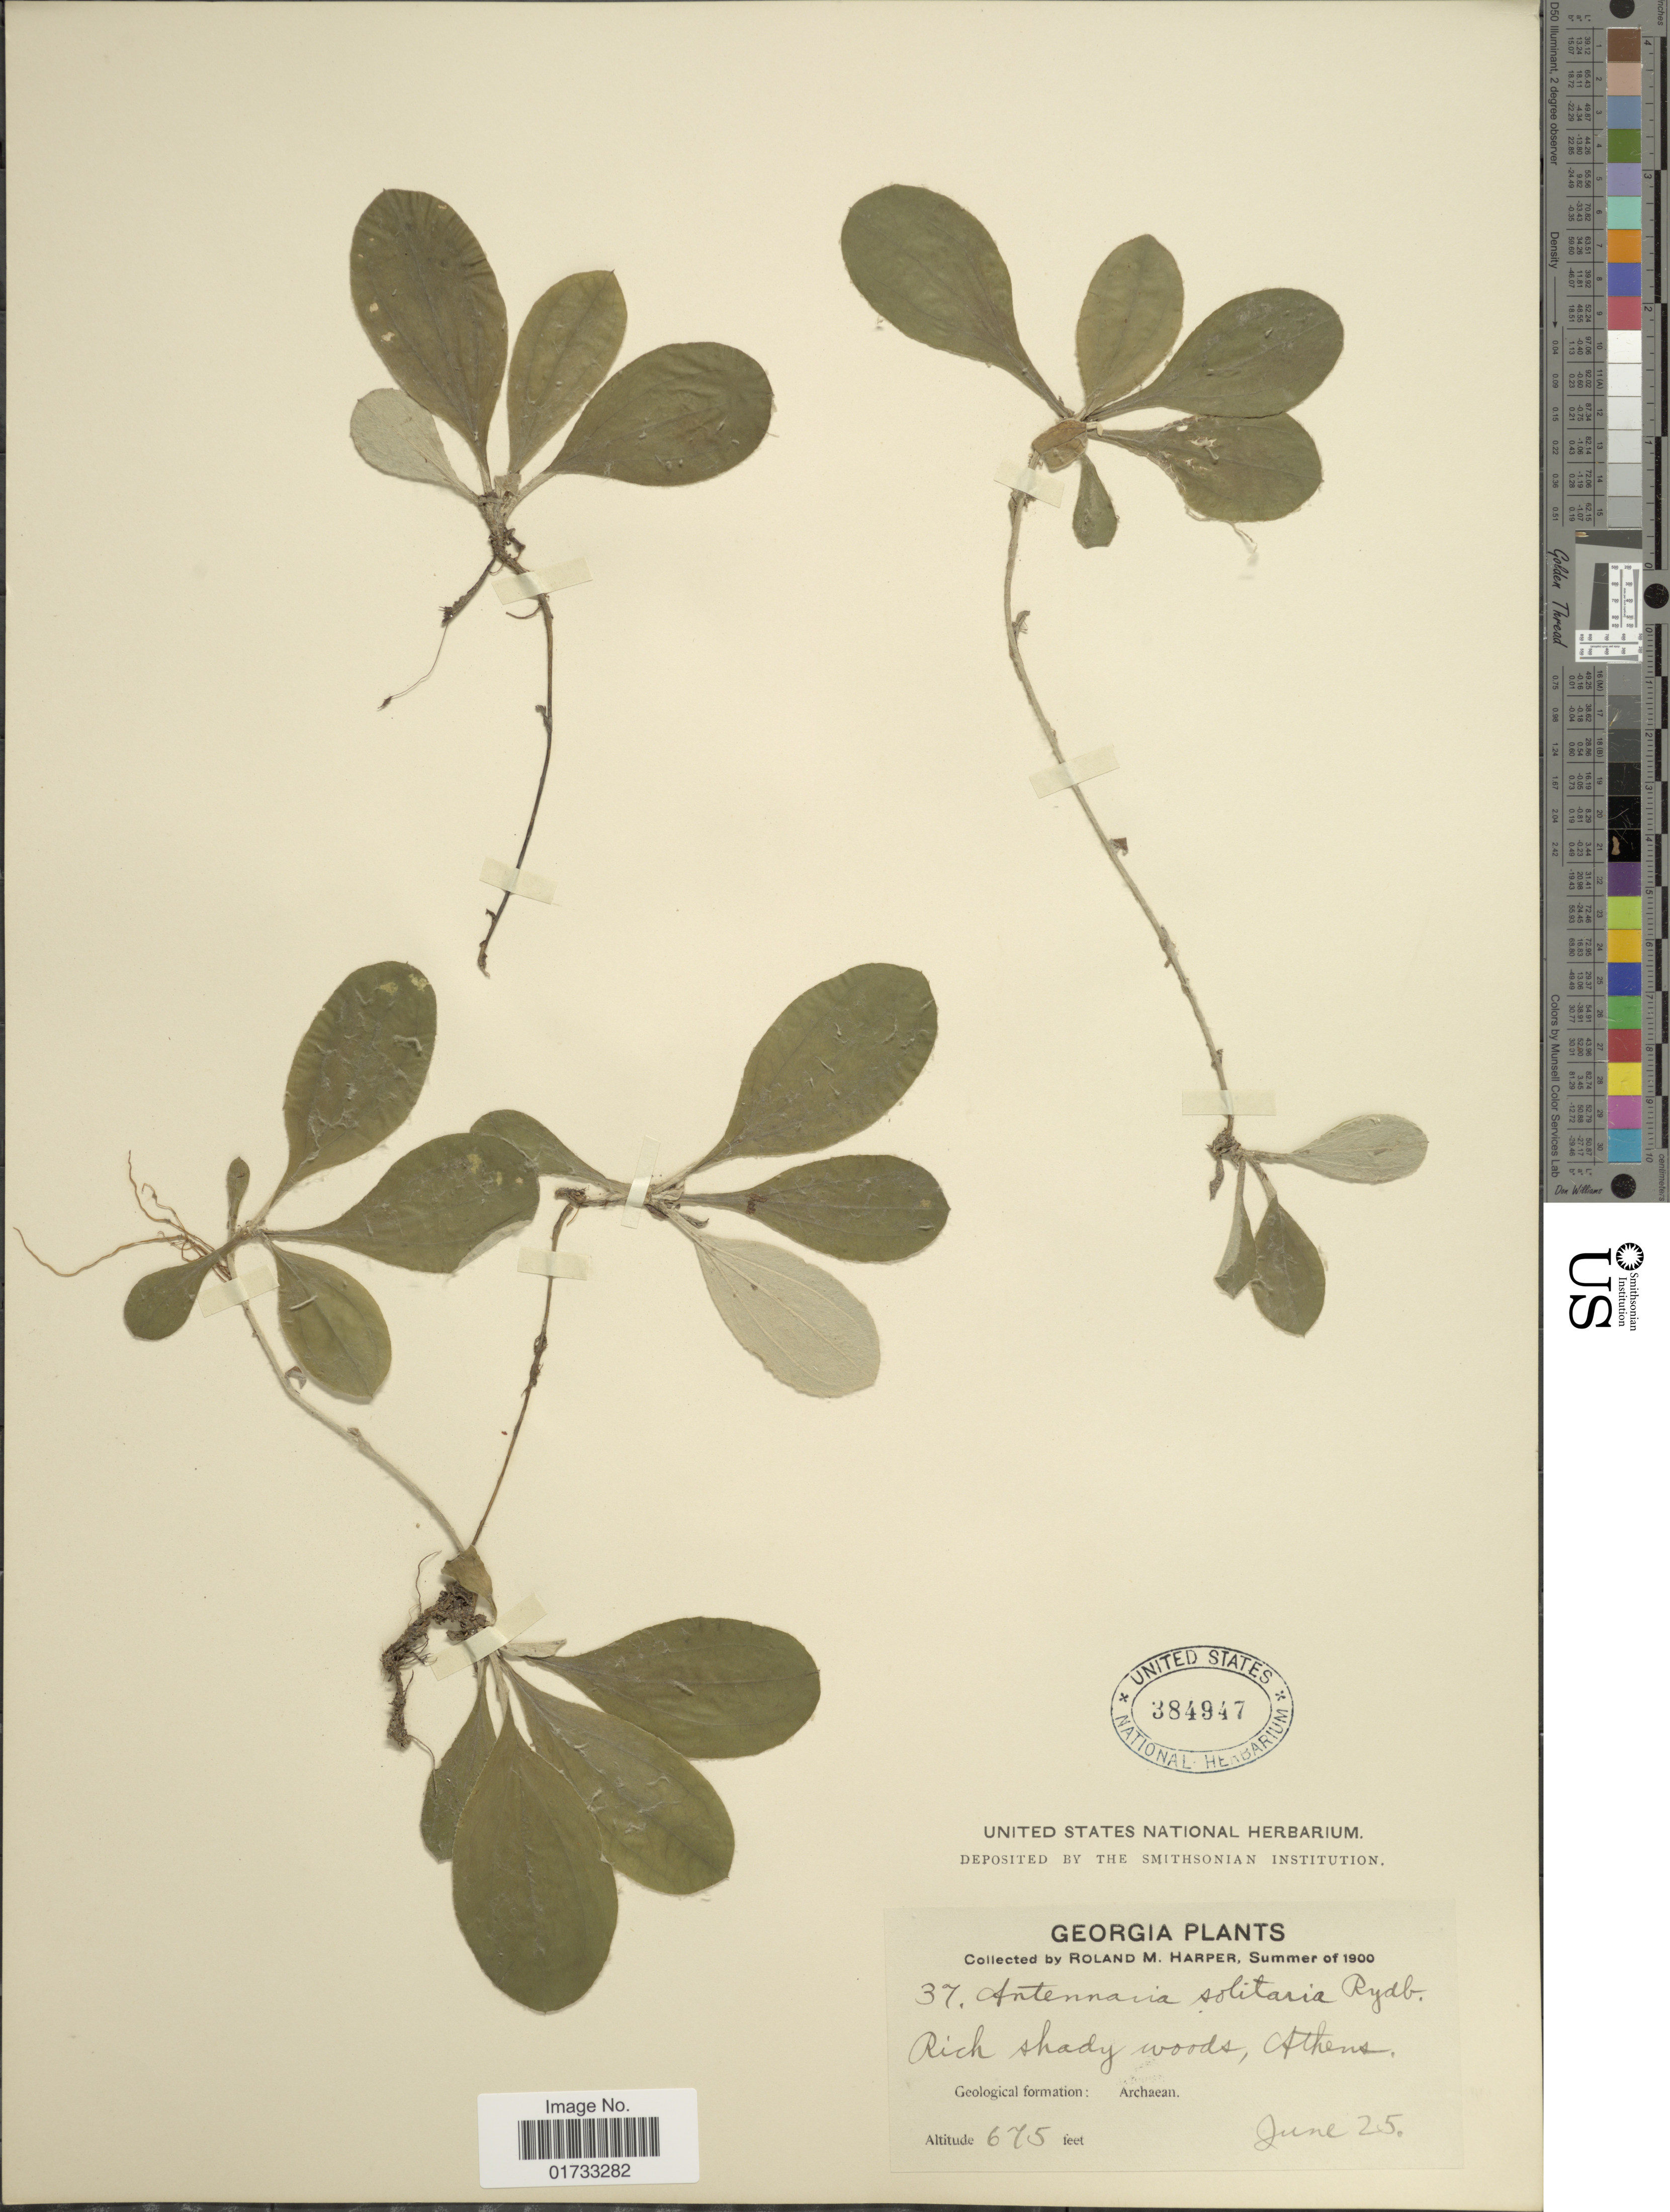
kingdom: Plantae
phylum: Tracheophyta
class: Magnoliopsida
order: Asterales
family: Asteraceae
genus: Antennaria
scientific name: Antennaria solitaria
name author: Rydb.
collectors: R. M. Harper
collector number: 37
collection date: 1900-06-25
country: United States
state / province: Georgia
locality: Rich shady woods, Athens, Archaean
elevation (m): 297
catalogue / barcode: US 384947